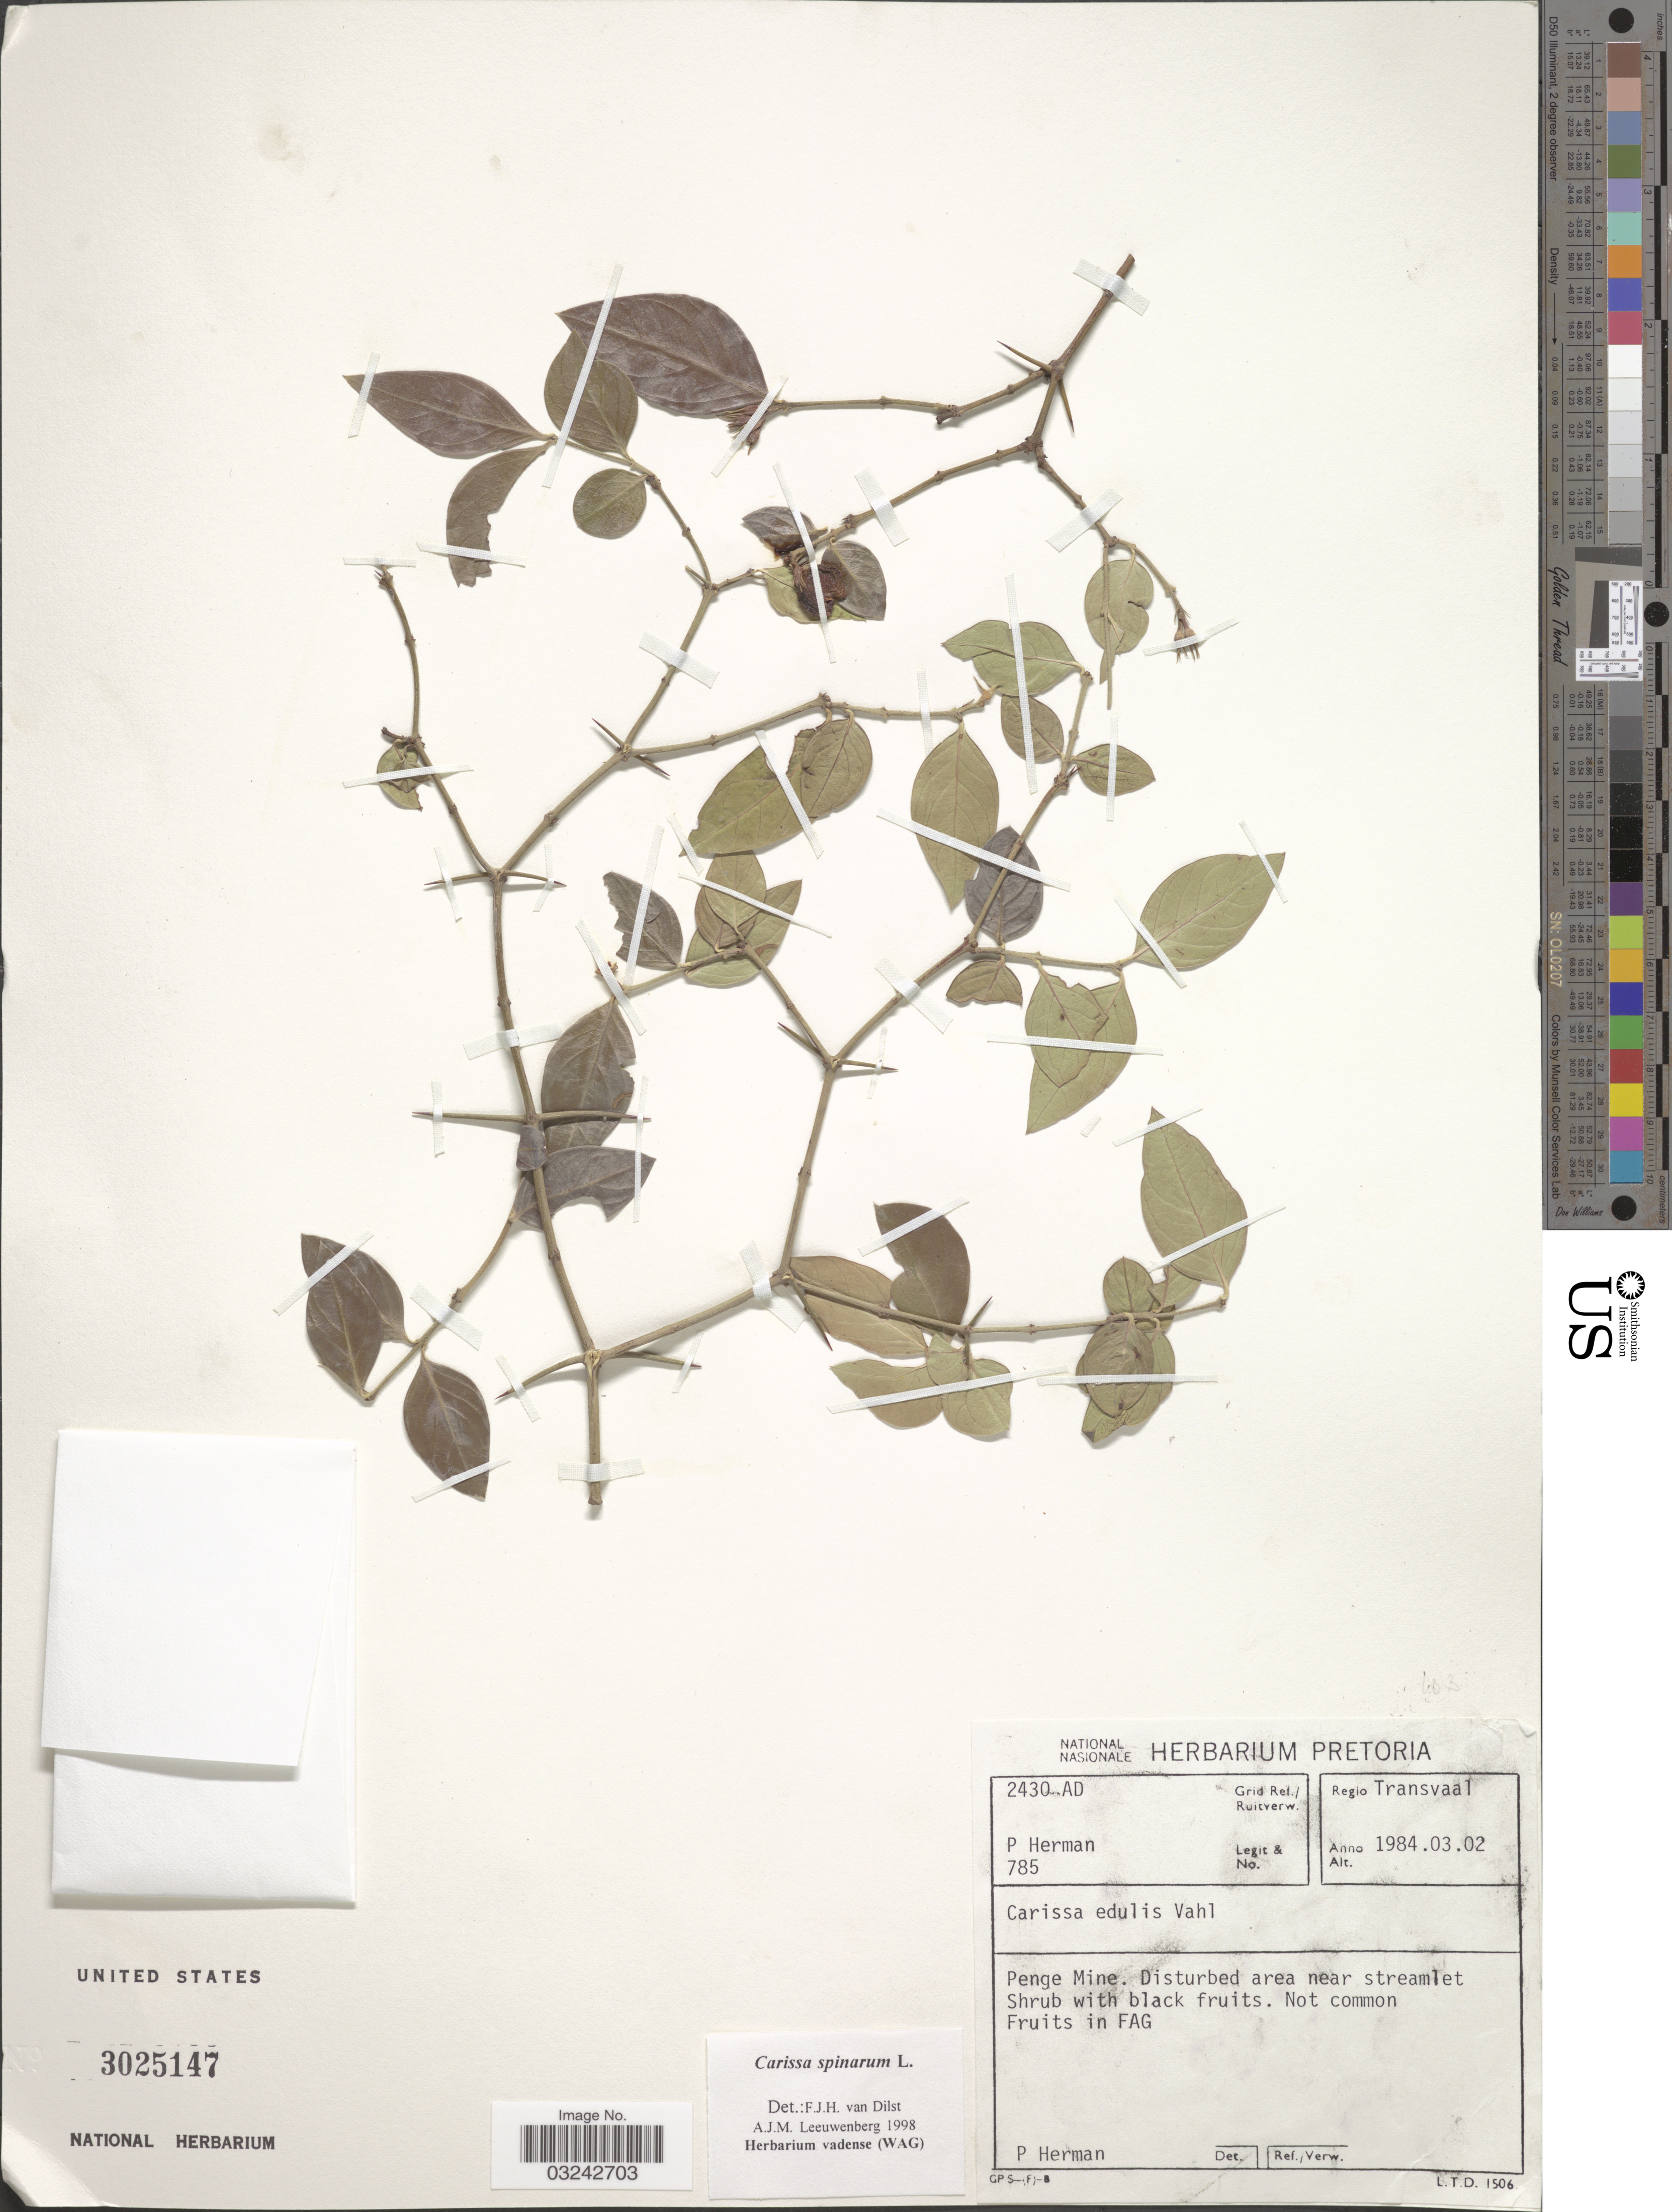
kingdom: Plantae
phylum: Tracheophyta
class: Magnoliopsida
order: Gentianales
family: Apocynaceae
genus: Carissa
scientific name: Carissa spinarum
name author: L.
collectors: P. Herman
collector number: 785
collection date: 1984-03-02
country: South Africa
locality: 2430 AD Grid Ref./Ruitverw. Regio Transvaal. Penge Mine. Disturbed area near streamlet.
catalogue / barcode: US 3025147